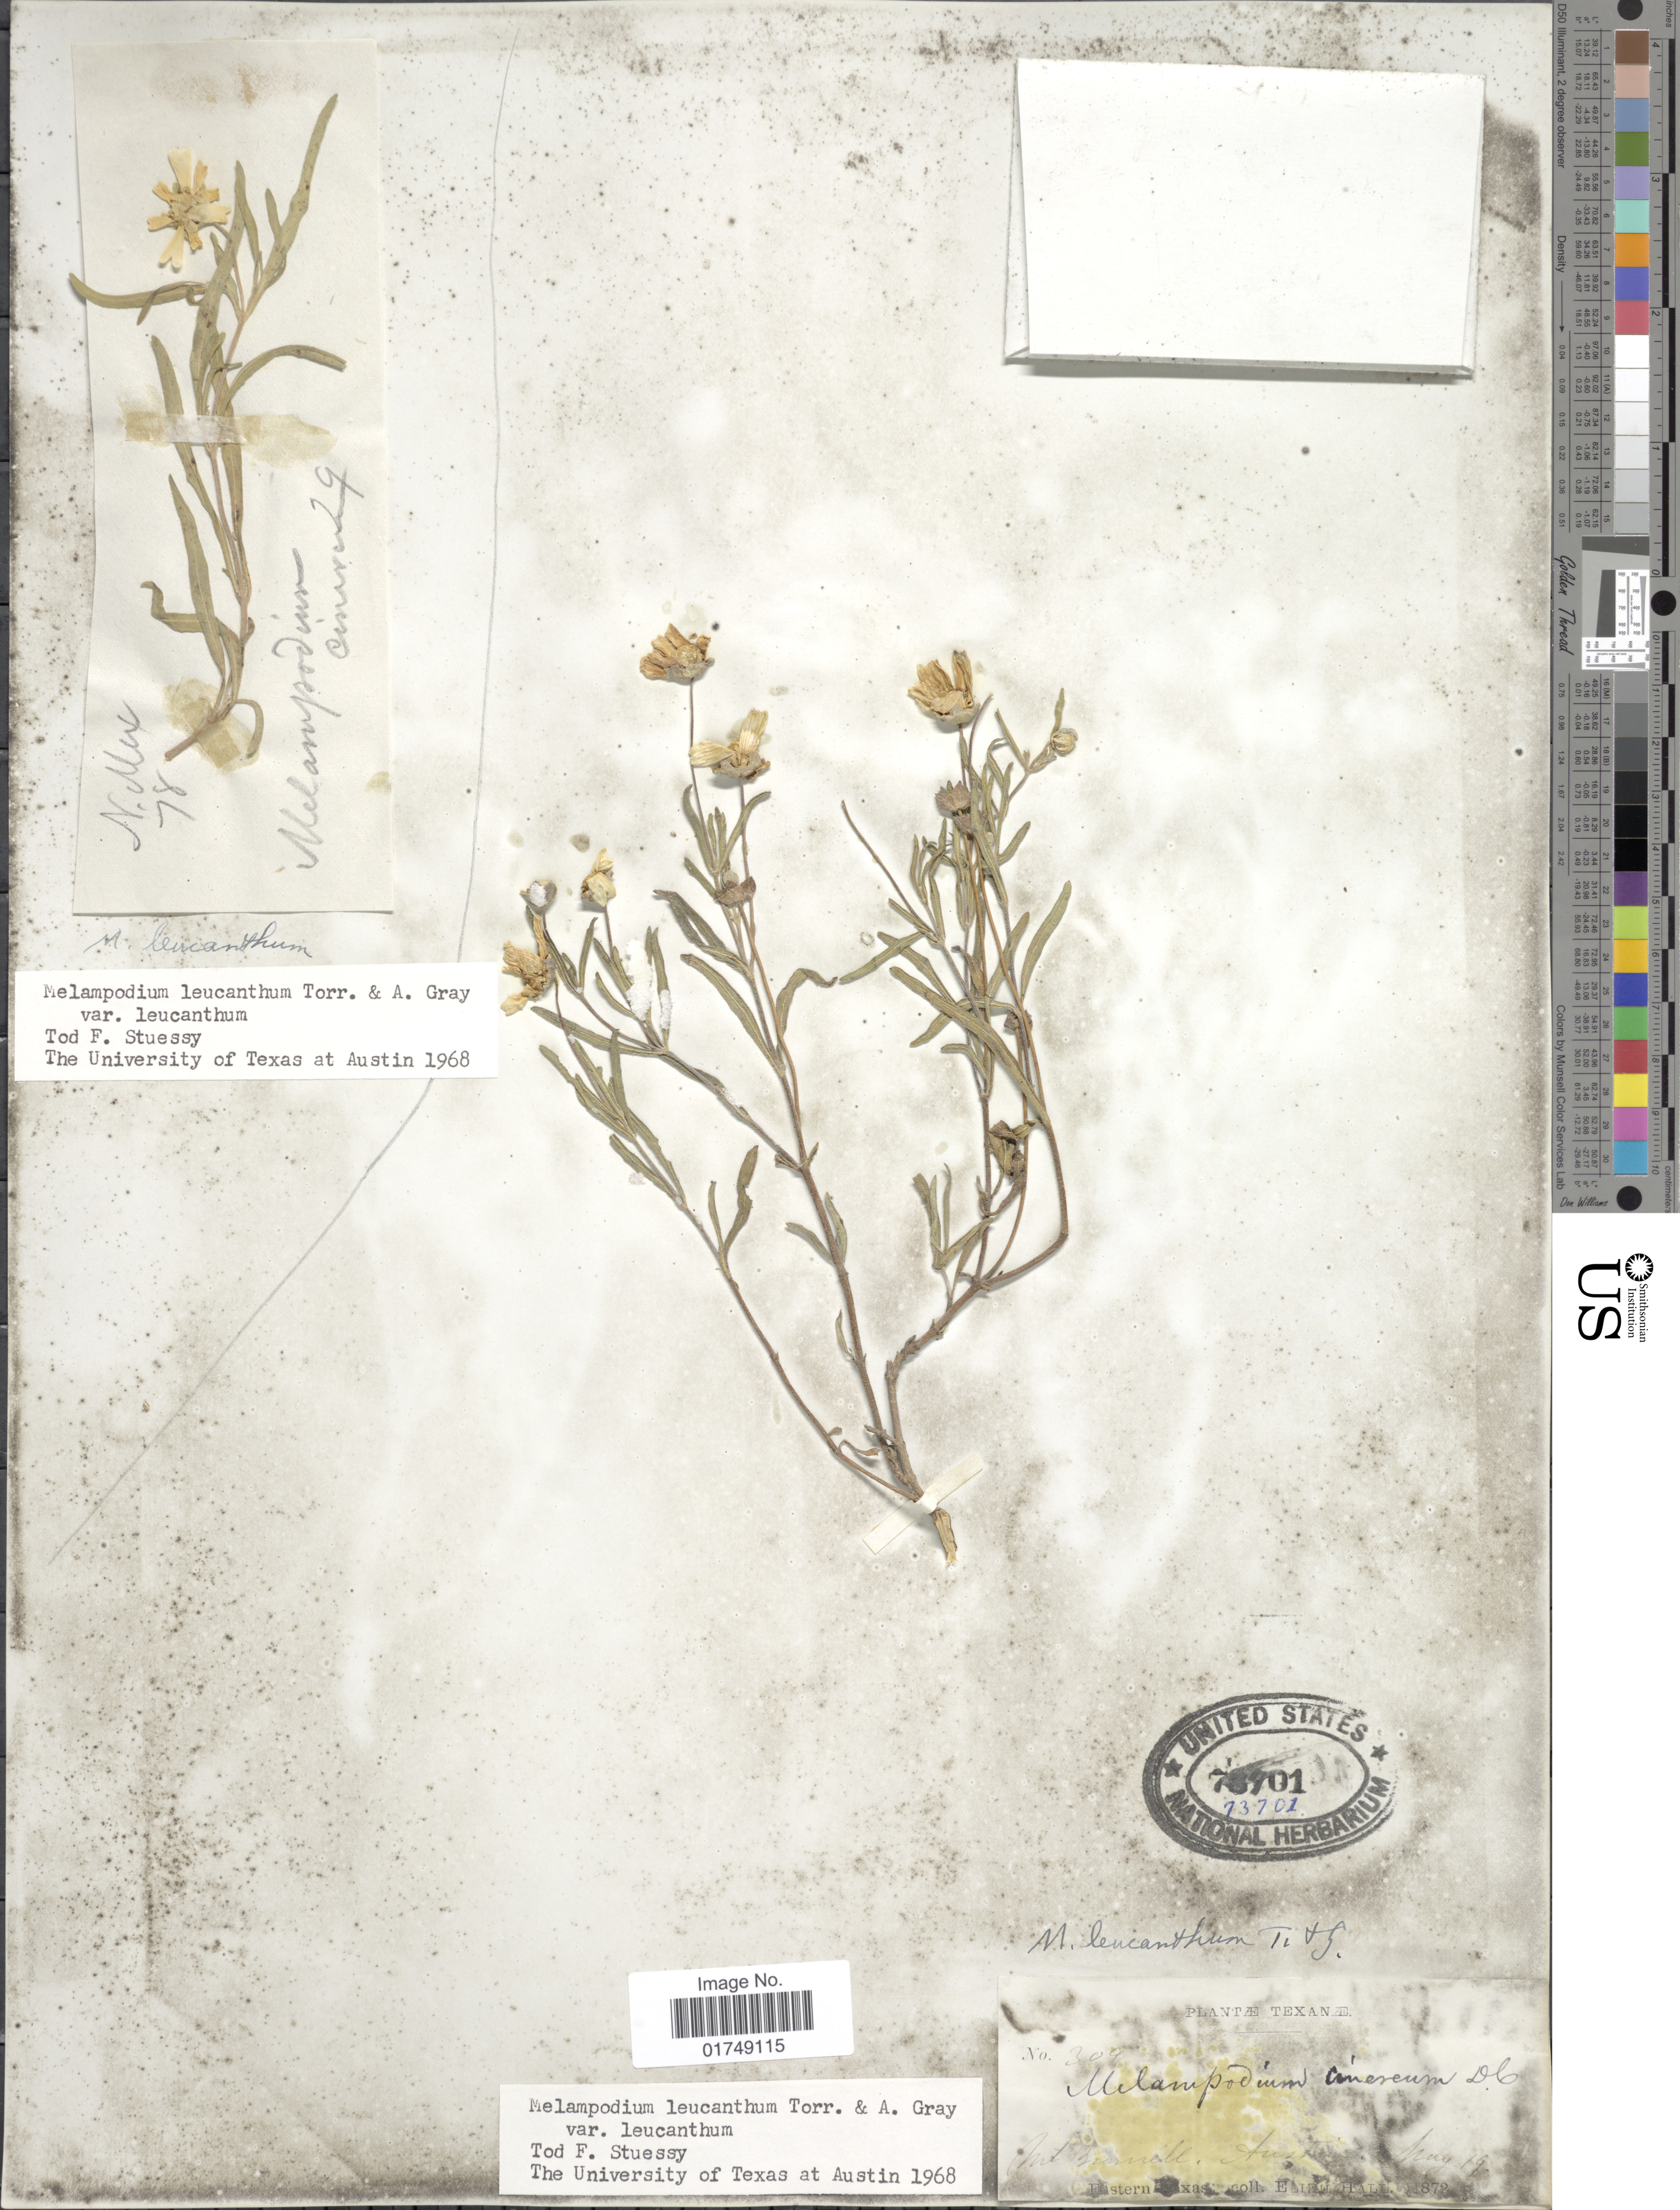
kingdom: Plantae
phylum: Tracheophyta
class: Magnoliopsida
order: Asterales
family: Asteraceae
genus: Melampodium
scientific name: Melampodium leucanthum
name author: Torr. & A. Gray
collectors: E. Hall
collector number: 309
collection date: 1872-05-19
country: United States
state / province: Texas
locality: Mt Burnell. Austin, Eastern Texas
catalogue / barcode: US 73701